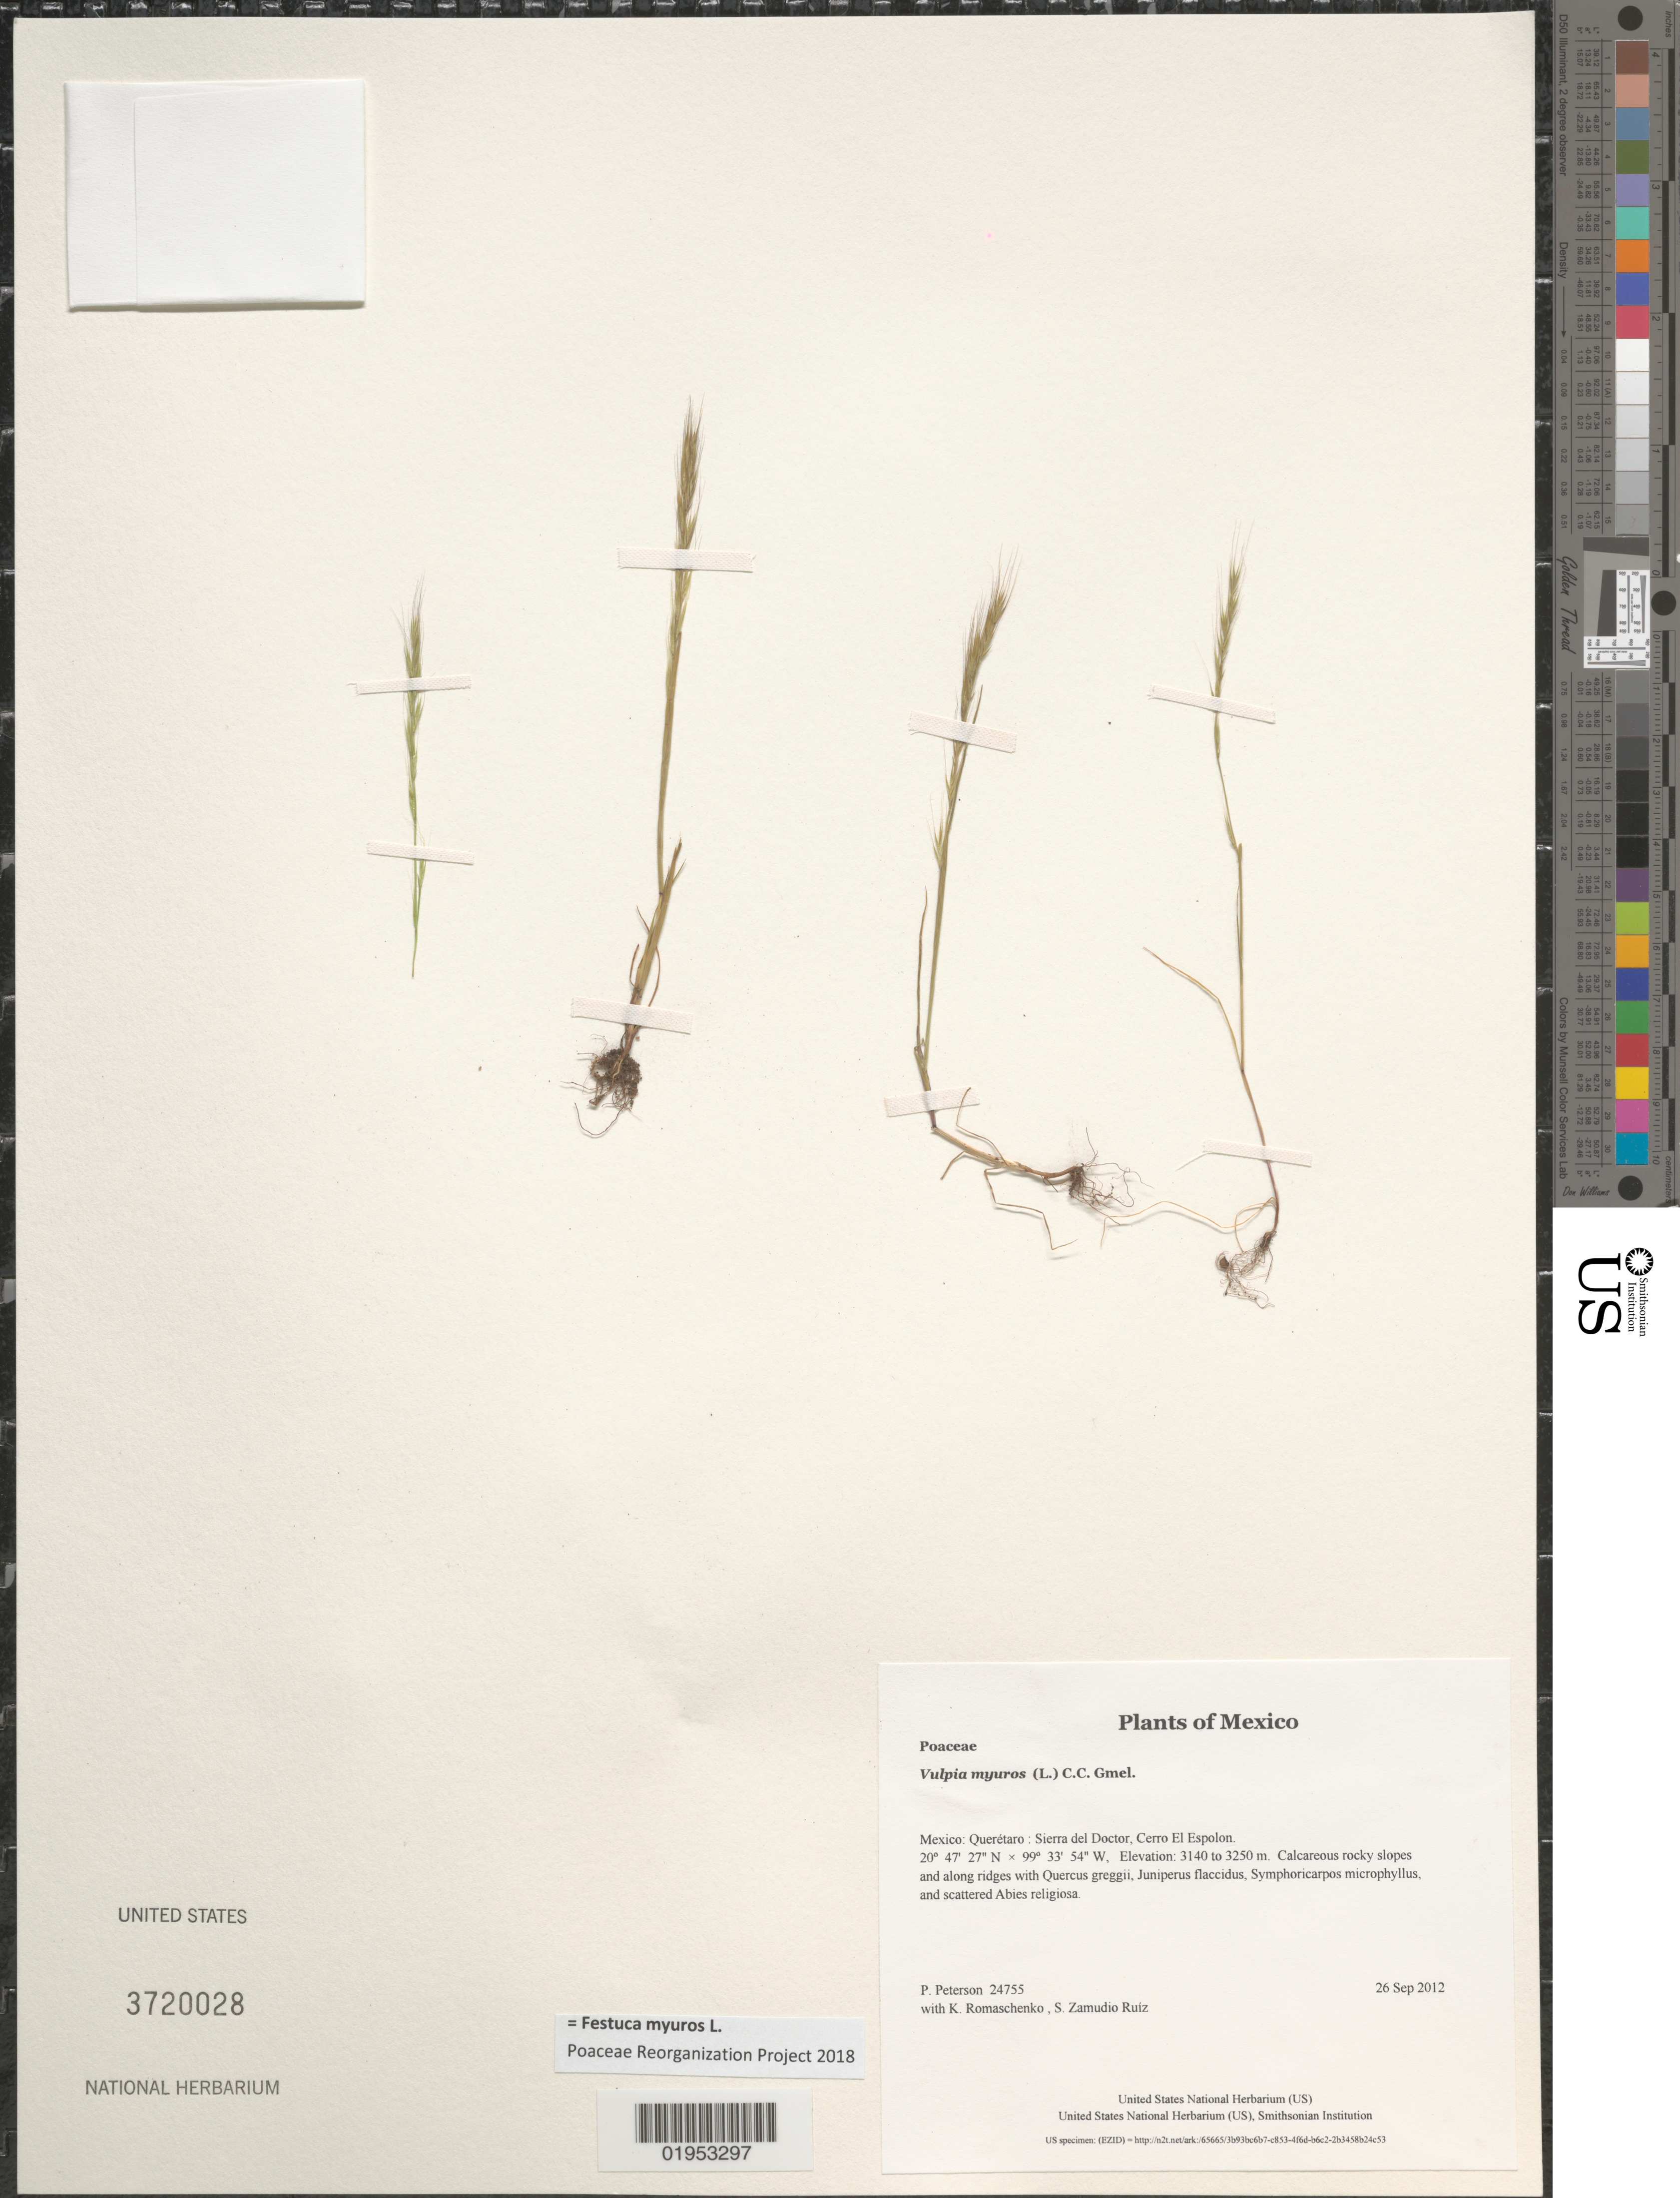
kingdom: Plantae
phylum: Tracheophyta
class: Liliopsida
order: Poales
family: Poaceae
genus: Festuca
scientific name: Festuca myuros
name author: L.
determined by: Poaceae Reorganization Project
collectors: P. M. Peterson, K. Romaschenko & S. Zamudio Ruíz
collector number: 24755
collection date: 2012-09-26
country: Mexico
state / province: Querétaro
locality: Sierra del Doctor, Cerro El Espolon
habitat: Calcareous rocky slopes and along ridges with Quercus greggii, Juniperus flaccidus, Symphoricarpos microphyllus, and scattered Abies religiosa.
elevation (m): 3140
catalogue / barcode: US 3720028